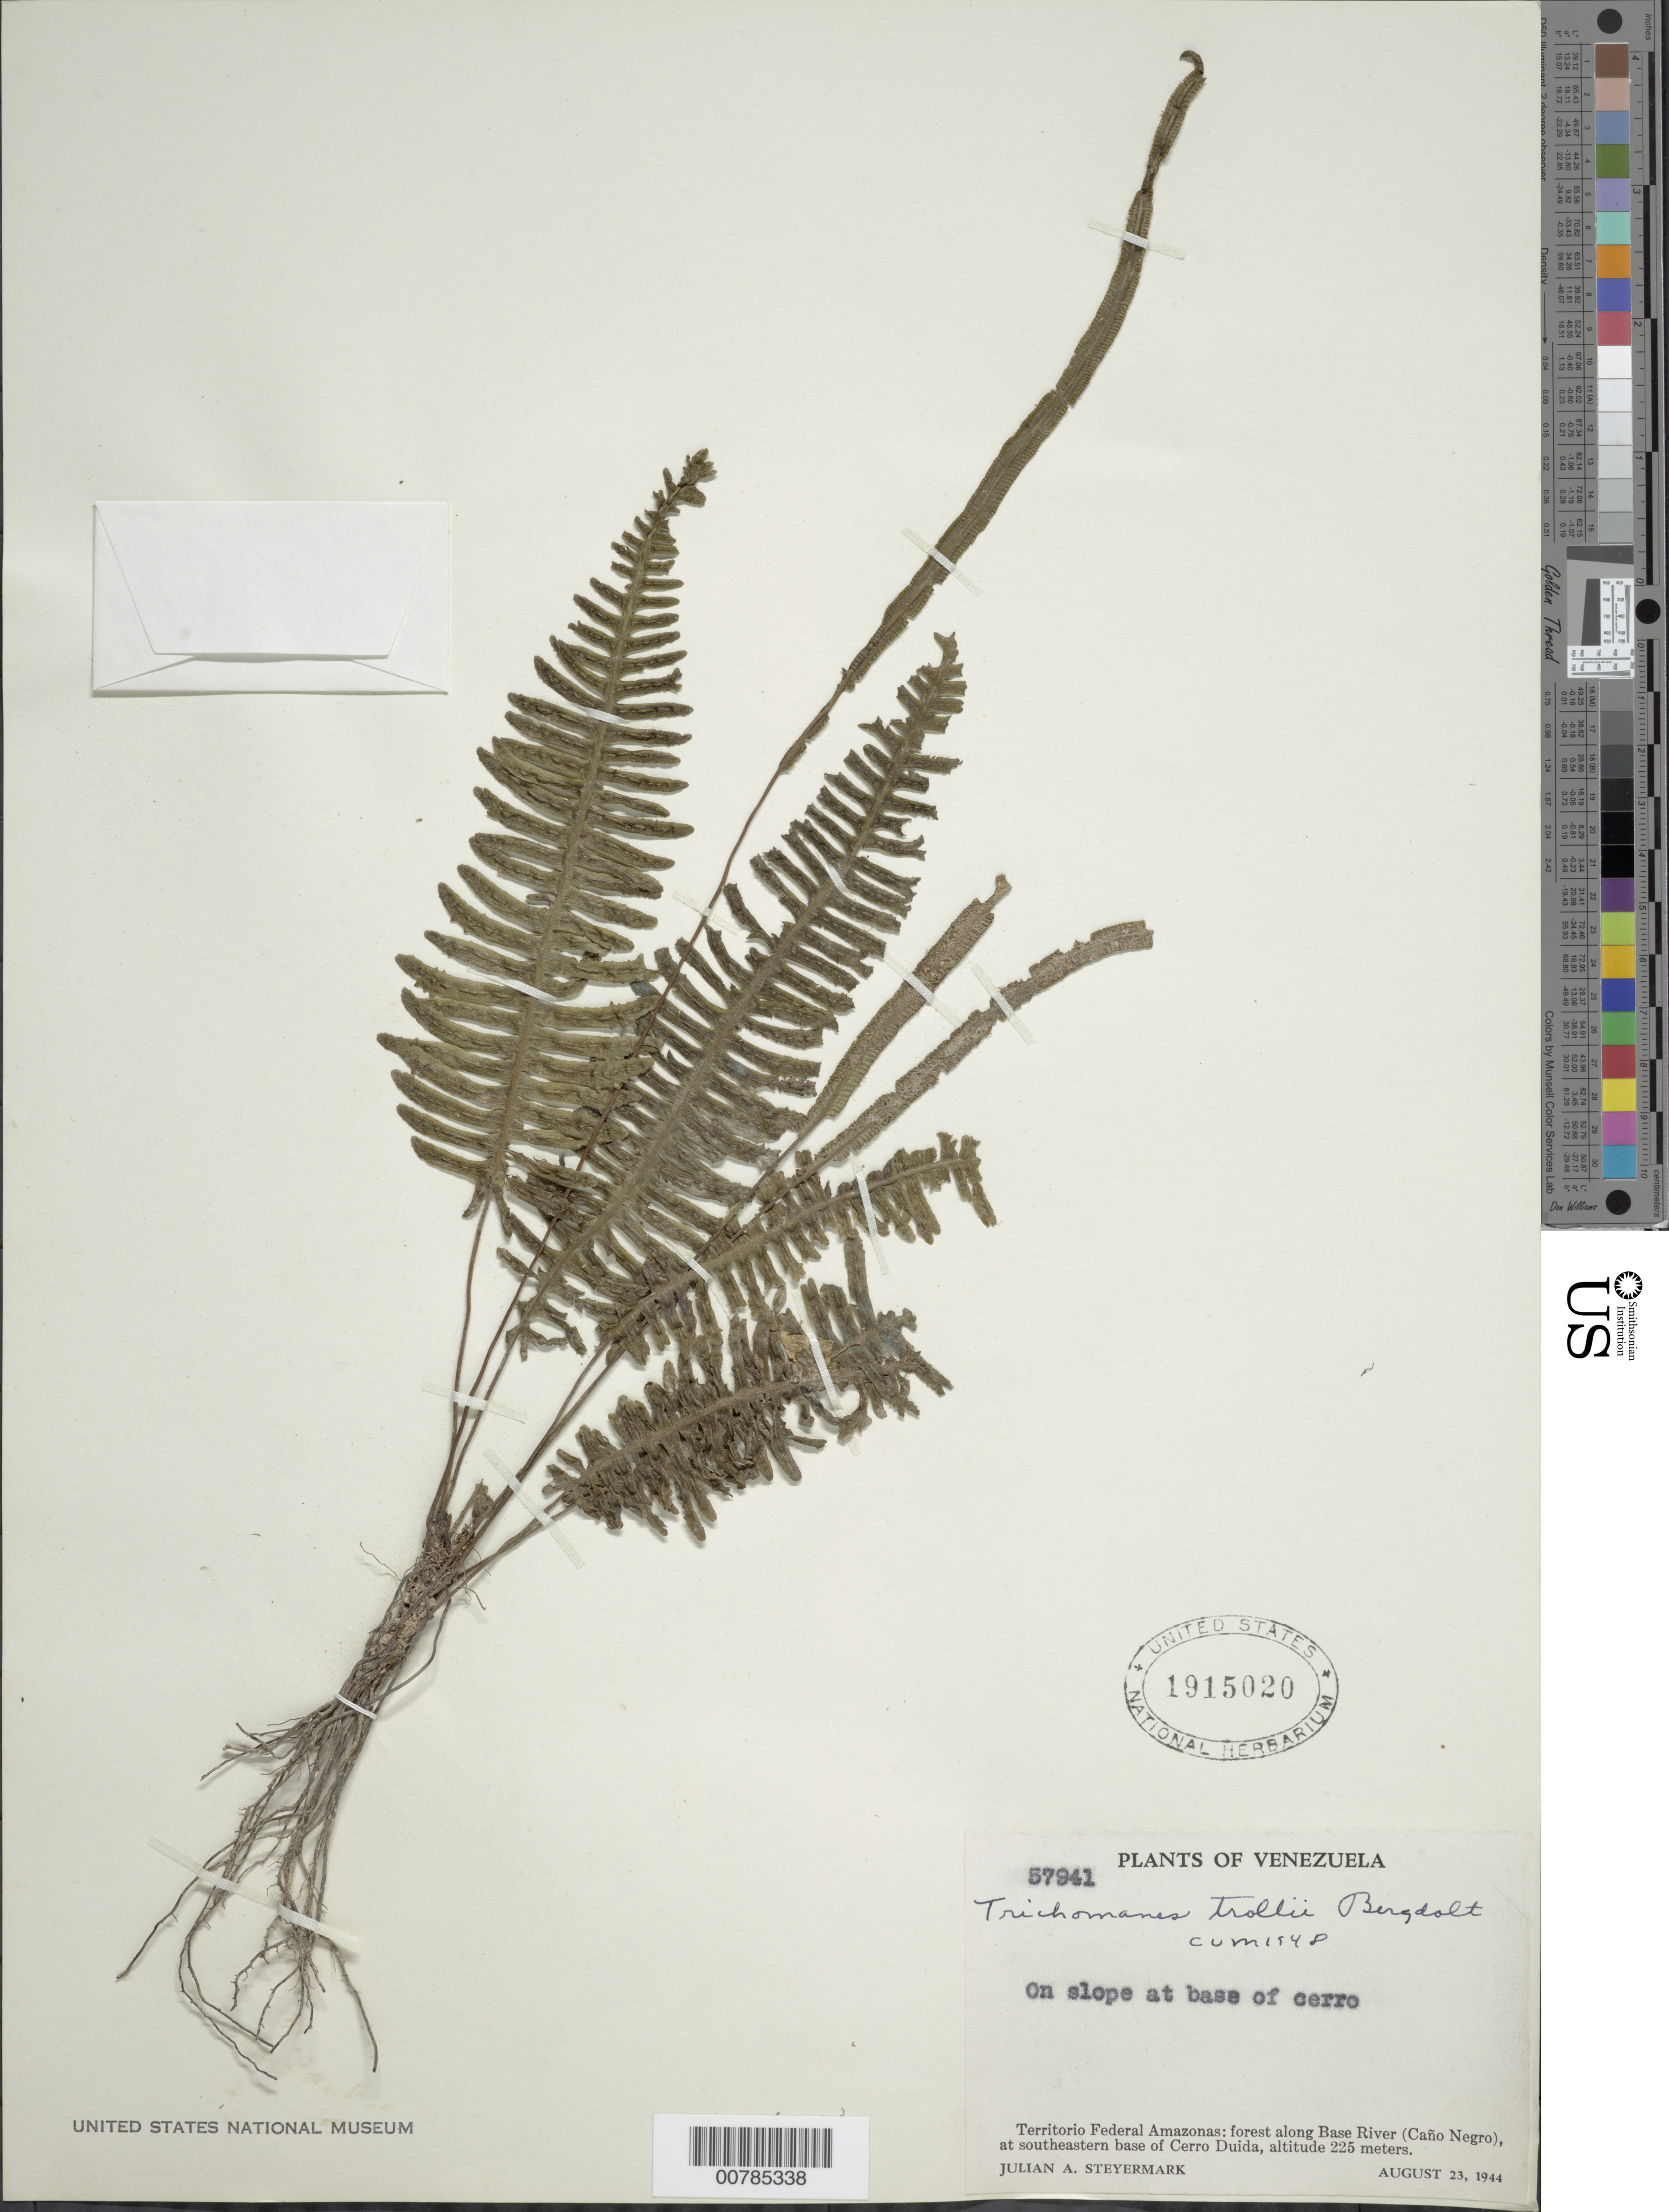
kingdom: Plantae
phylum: Tracheophyta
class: Polypodiopsida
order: Hymenophyllales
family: Hymenophyllaceae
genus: Trichomanes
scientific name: Trichomanes trollii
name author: Bergdolt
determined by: Morton, C. V.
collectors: J. Steyermark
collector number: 57941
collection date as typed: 23-Aug-44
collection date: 1944-08-23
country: Venezuela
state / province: Amazonas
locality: Cerro Duida, SE base; Caño Negro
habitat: Forest along river; on slope at base of cerro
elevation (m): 225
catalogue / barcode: US 1915020